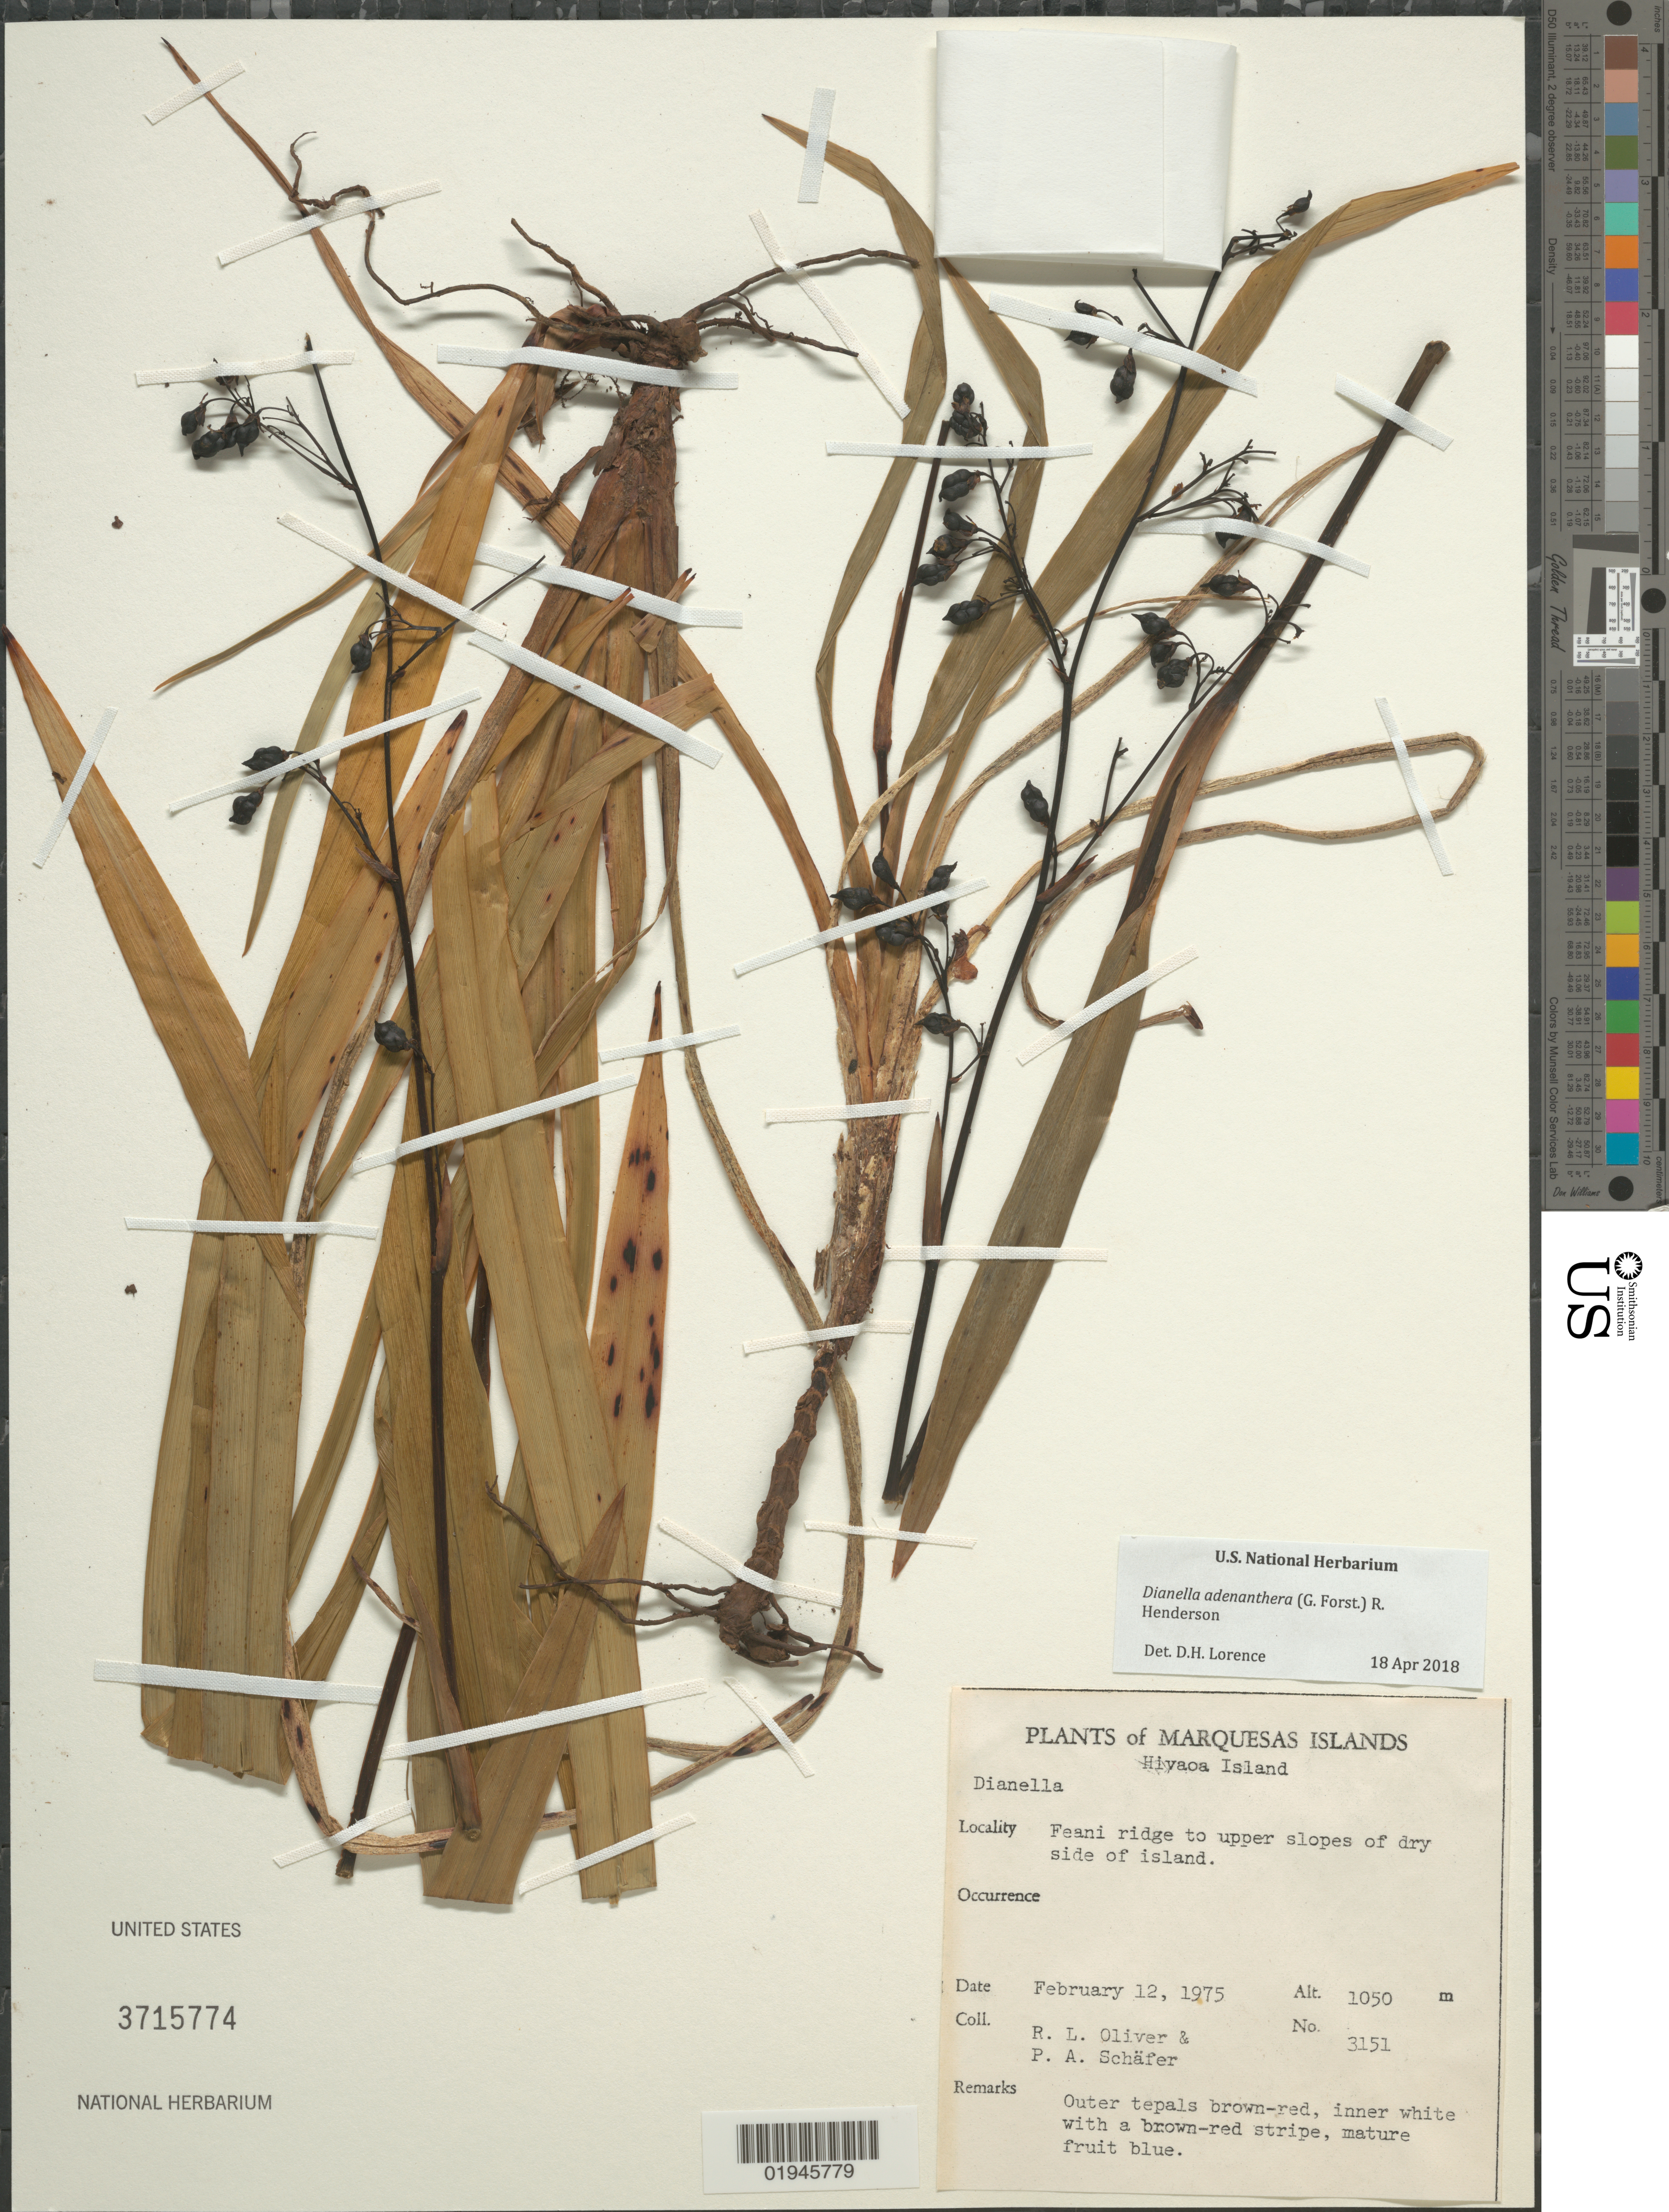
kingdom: Plantae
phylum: Tracheophyta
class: Liliopsida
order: Asparagales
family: Asphodelaceae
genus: Dianella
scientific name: Dianella adenanthera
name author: (G. Forst.) R.J.F. Hend.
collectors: R. L. Oliver & P. A. Schäfer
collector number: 3151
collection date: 1975-02-12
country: French Polynesia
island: Hiva Oa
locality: Feani ridge to upper slopes of dry side of island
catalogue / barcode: US 3715774